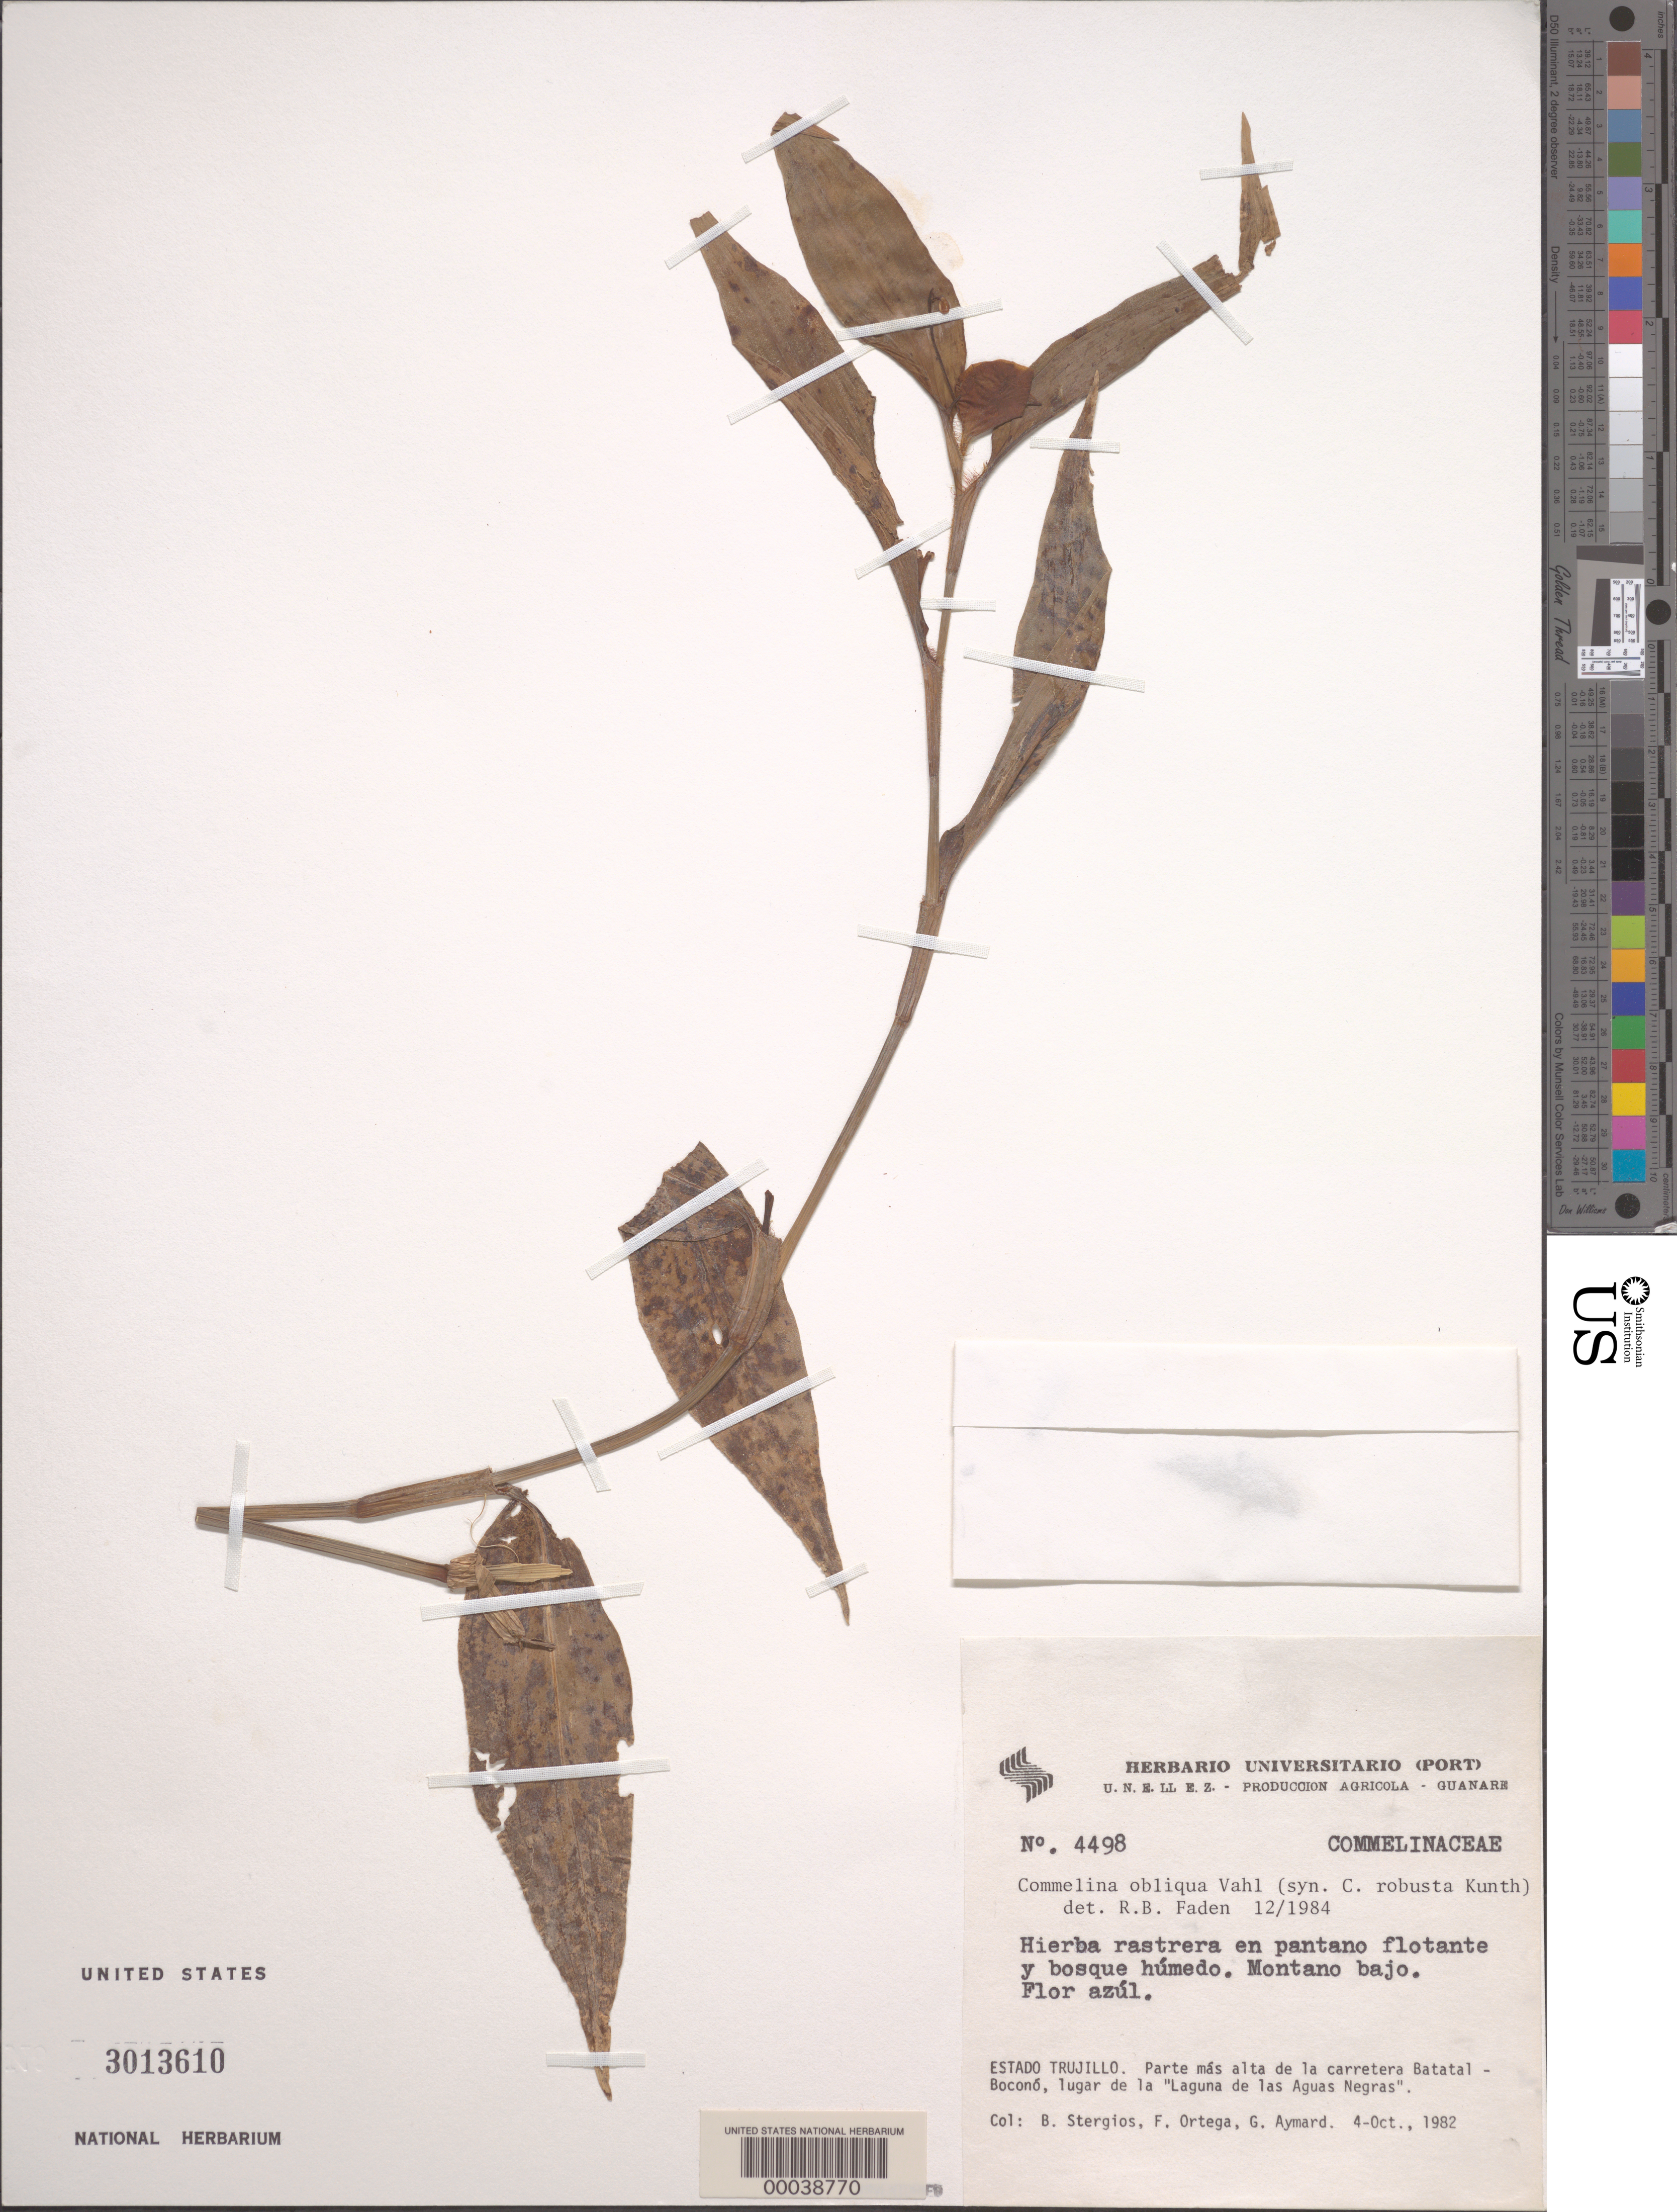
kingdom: Plantae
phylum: Tracheophyta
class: Liliopsida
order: Commelinales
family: Commelinaceae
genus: Commelina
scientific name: Commelina obliqua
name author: Vahl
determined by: Faden, Robert B., (US), Smithsonian Institution - National Museum of Natural History (UNITED STATES)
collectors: B. G. Stergios, F. J. Ortega & G. A. Aymard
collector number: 4498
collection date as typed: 04 Oct 1982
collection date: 1982-10-04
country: Venezuela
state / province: Trujillo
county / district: Boconó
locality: Parta más alta de la carretera Batatal-Boconó, lugar de la Laguna de las Aguas Negras.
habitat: Humid forest; low mountains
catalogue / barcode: US 3013610